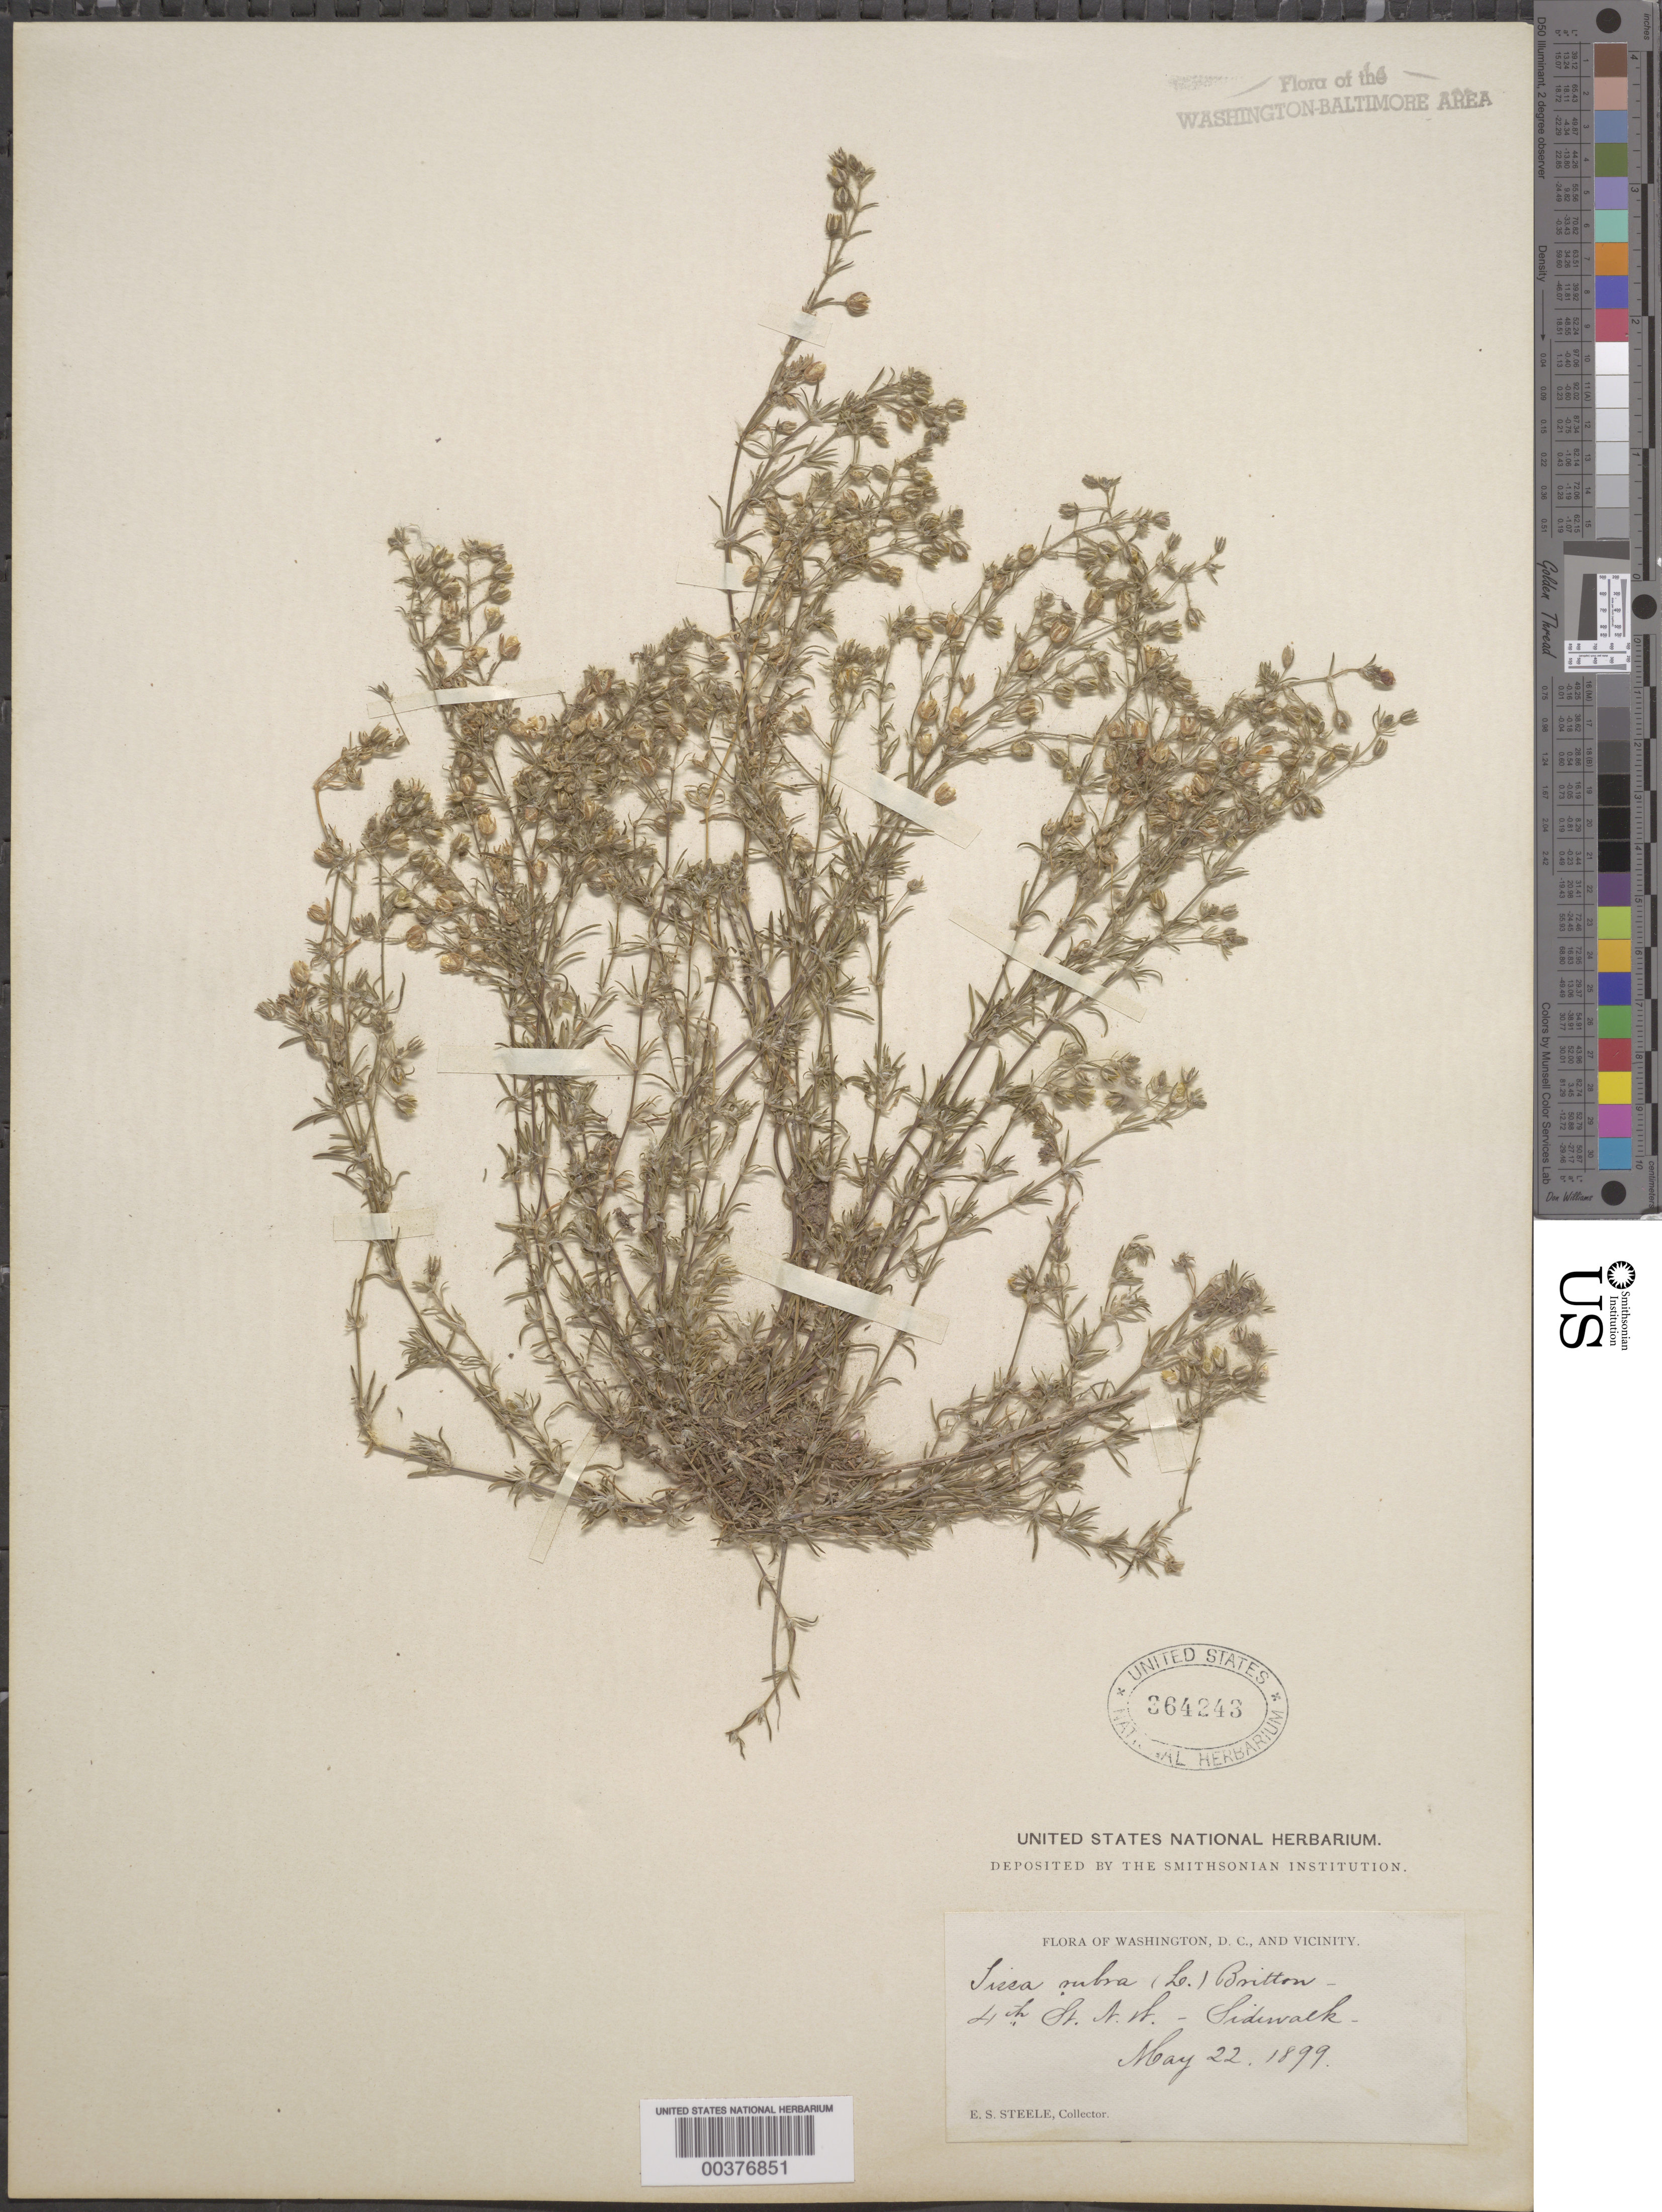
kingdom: Plantae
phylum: Tracheophyta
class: Magnoliopsida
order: Caryophyllales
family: Caryophyllaceae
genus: Spergularia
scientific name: Spergularia rubra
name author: (L.) J. Presl & C. Presl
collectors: E. Steele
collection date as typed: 22 May 1899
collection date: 1899-05-22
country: United States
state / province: District of Columbia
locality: Fourth St.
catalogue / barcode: US 364243